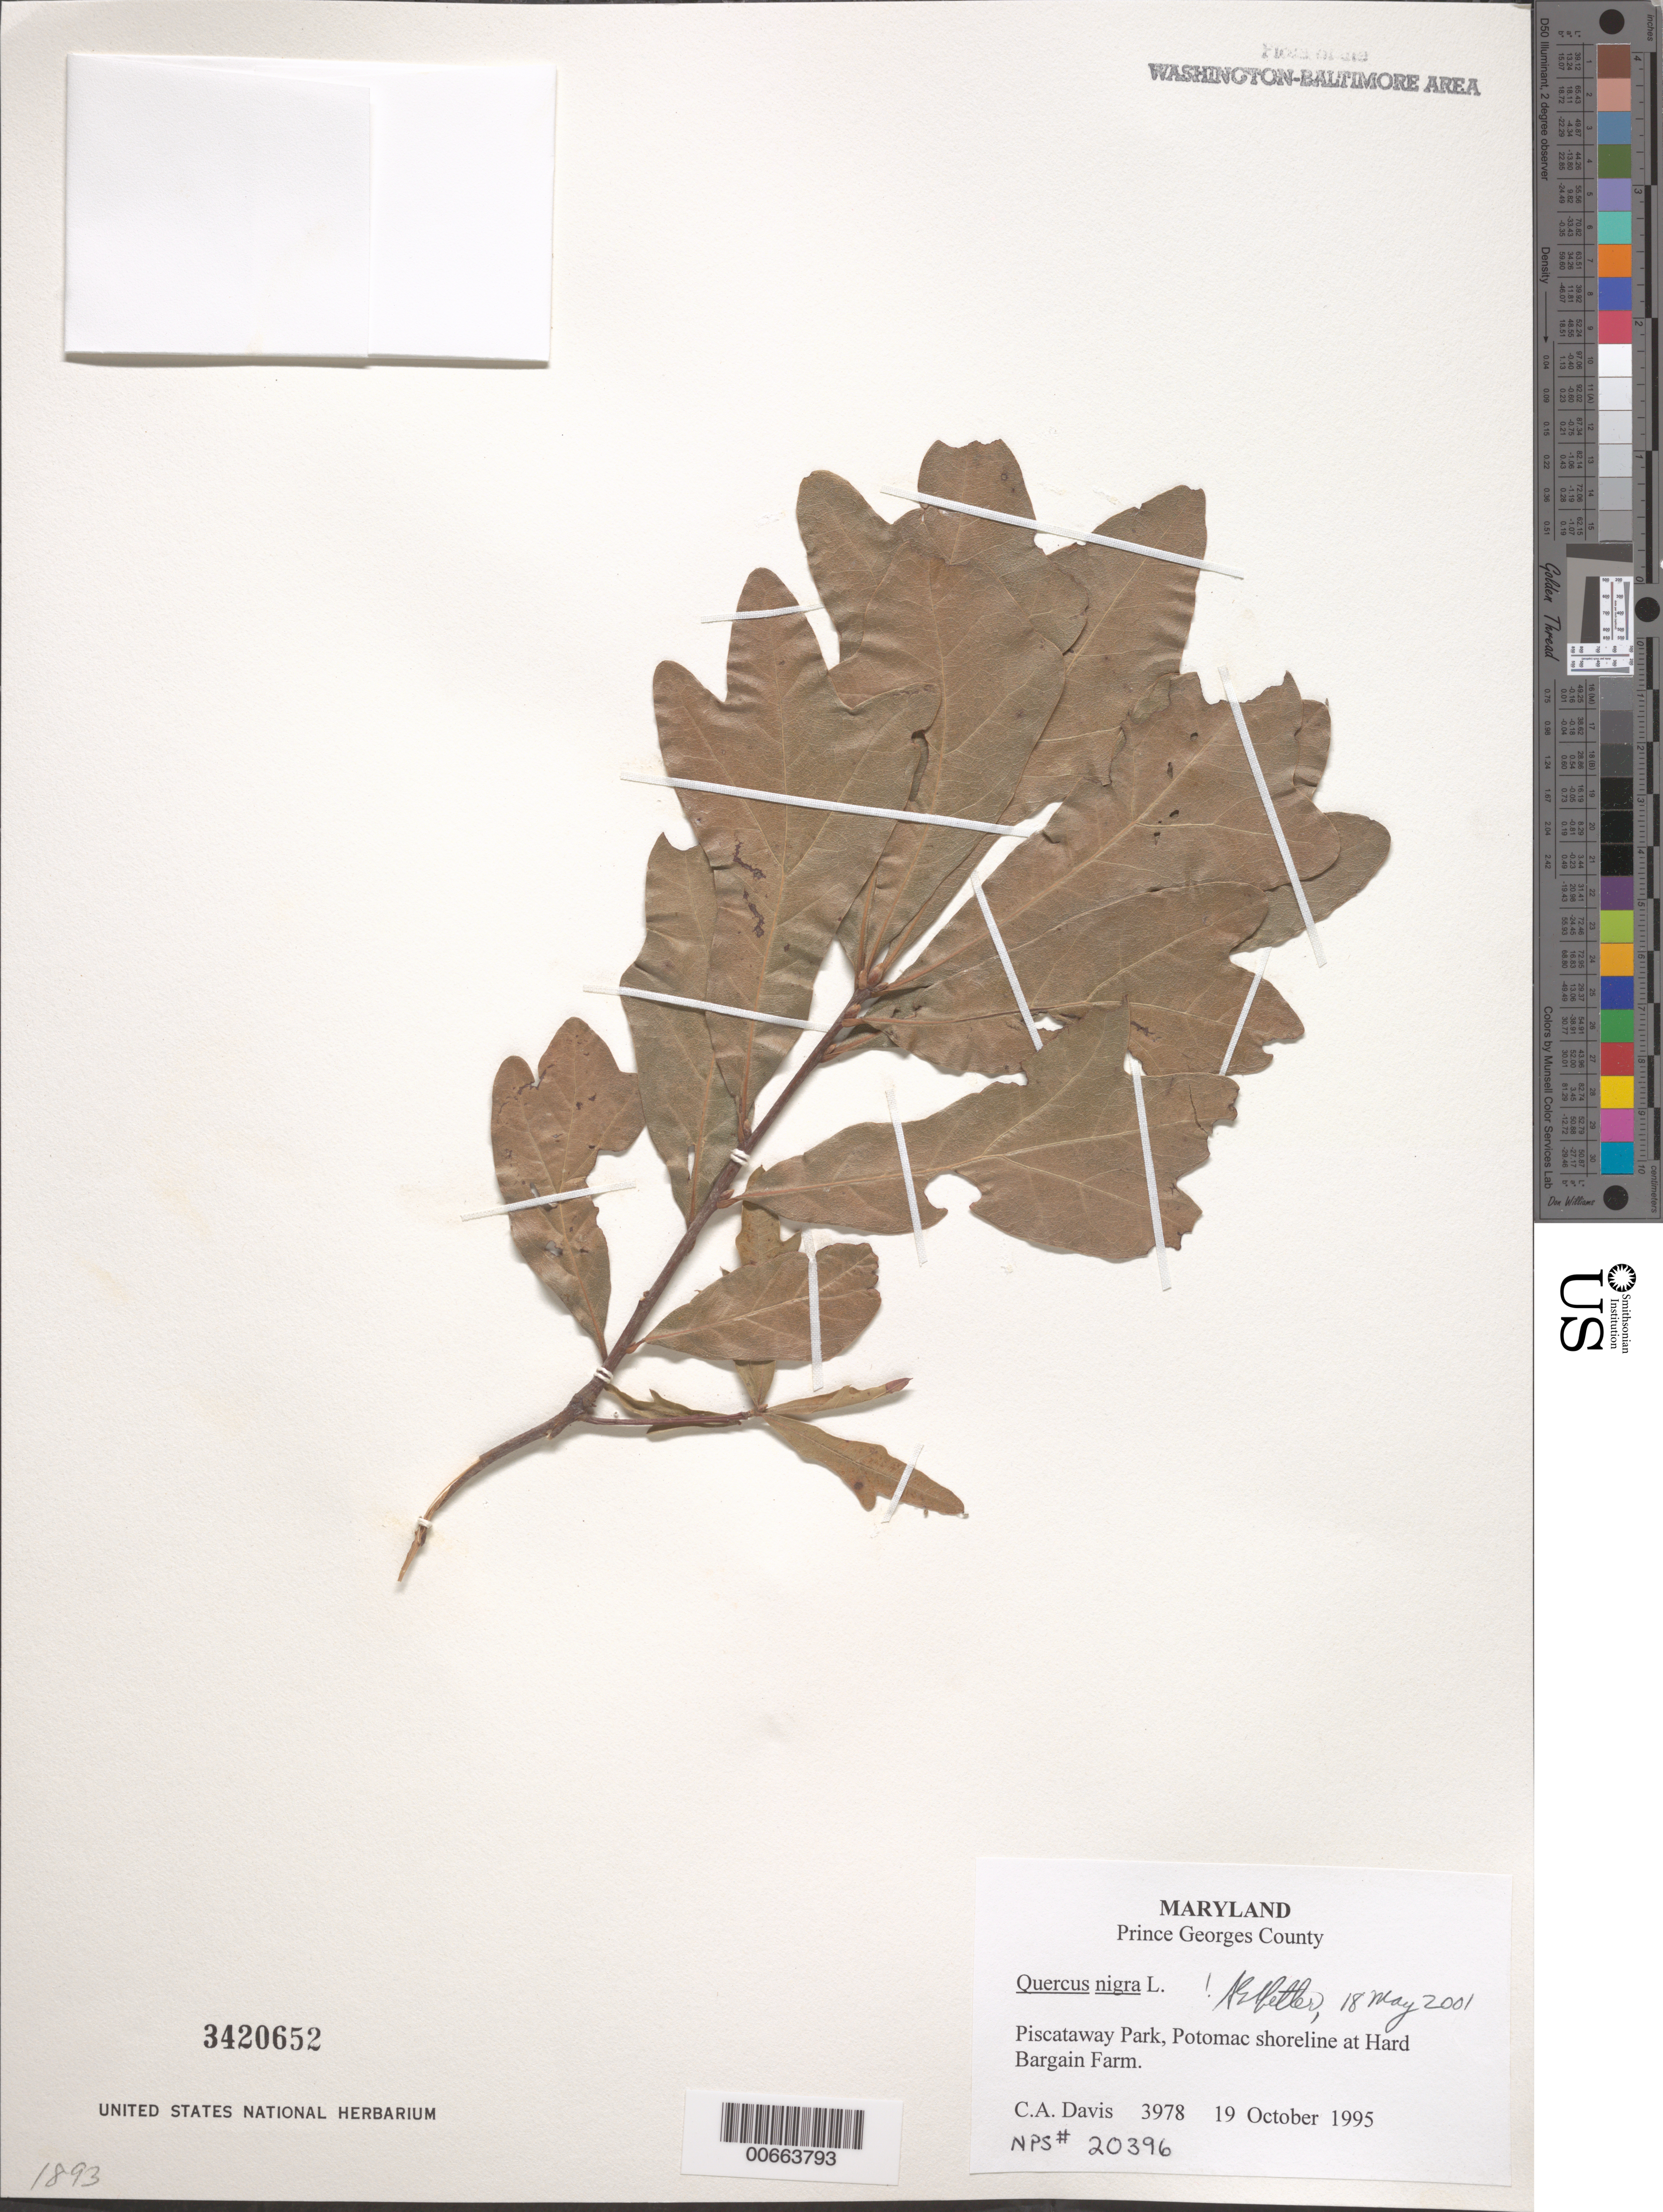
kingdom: Plantae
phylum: Tracheophyta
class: Magnoliopsida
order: Fagales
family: Fagaceae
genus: Quercus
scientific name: Quercus nigra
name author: L.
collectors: C. Davis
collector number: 3978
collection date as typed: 19 Oct 1995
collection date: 1995-10-19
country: United States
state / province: Maryland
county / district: Prince George's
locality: Piscataway Park, Potomac shoreline at Hard Bargain Farm.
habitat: Wet woods.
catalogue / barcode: US 3420652